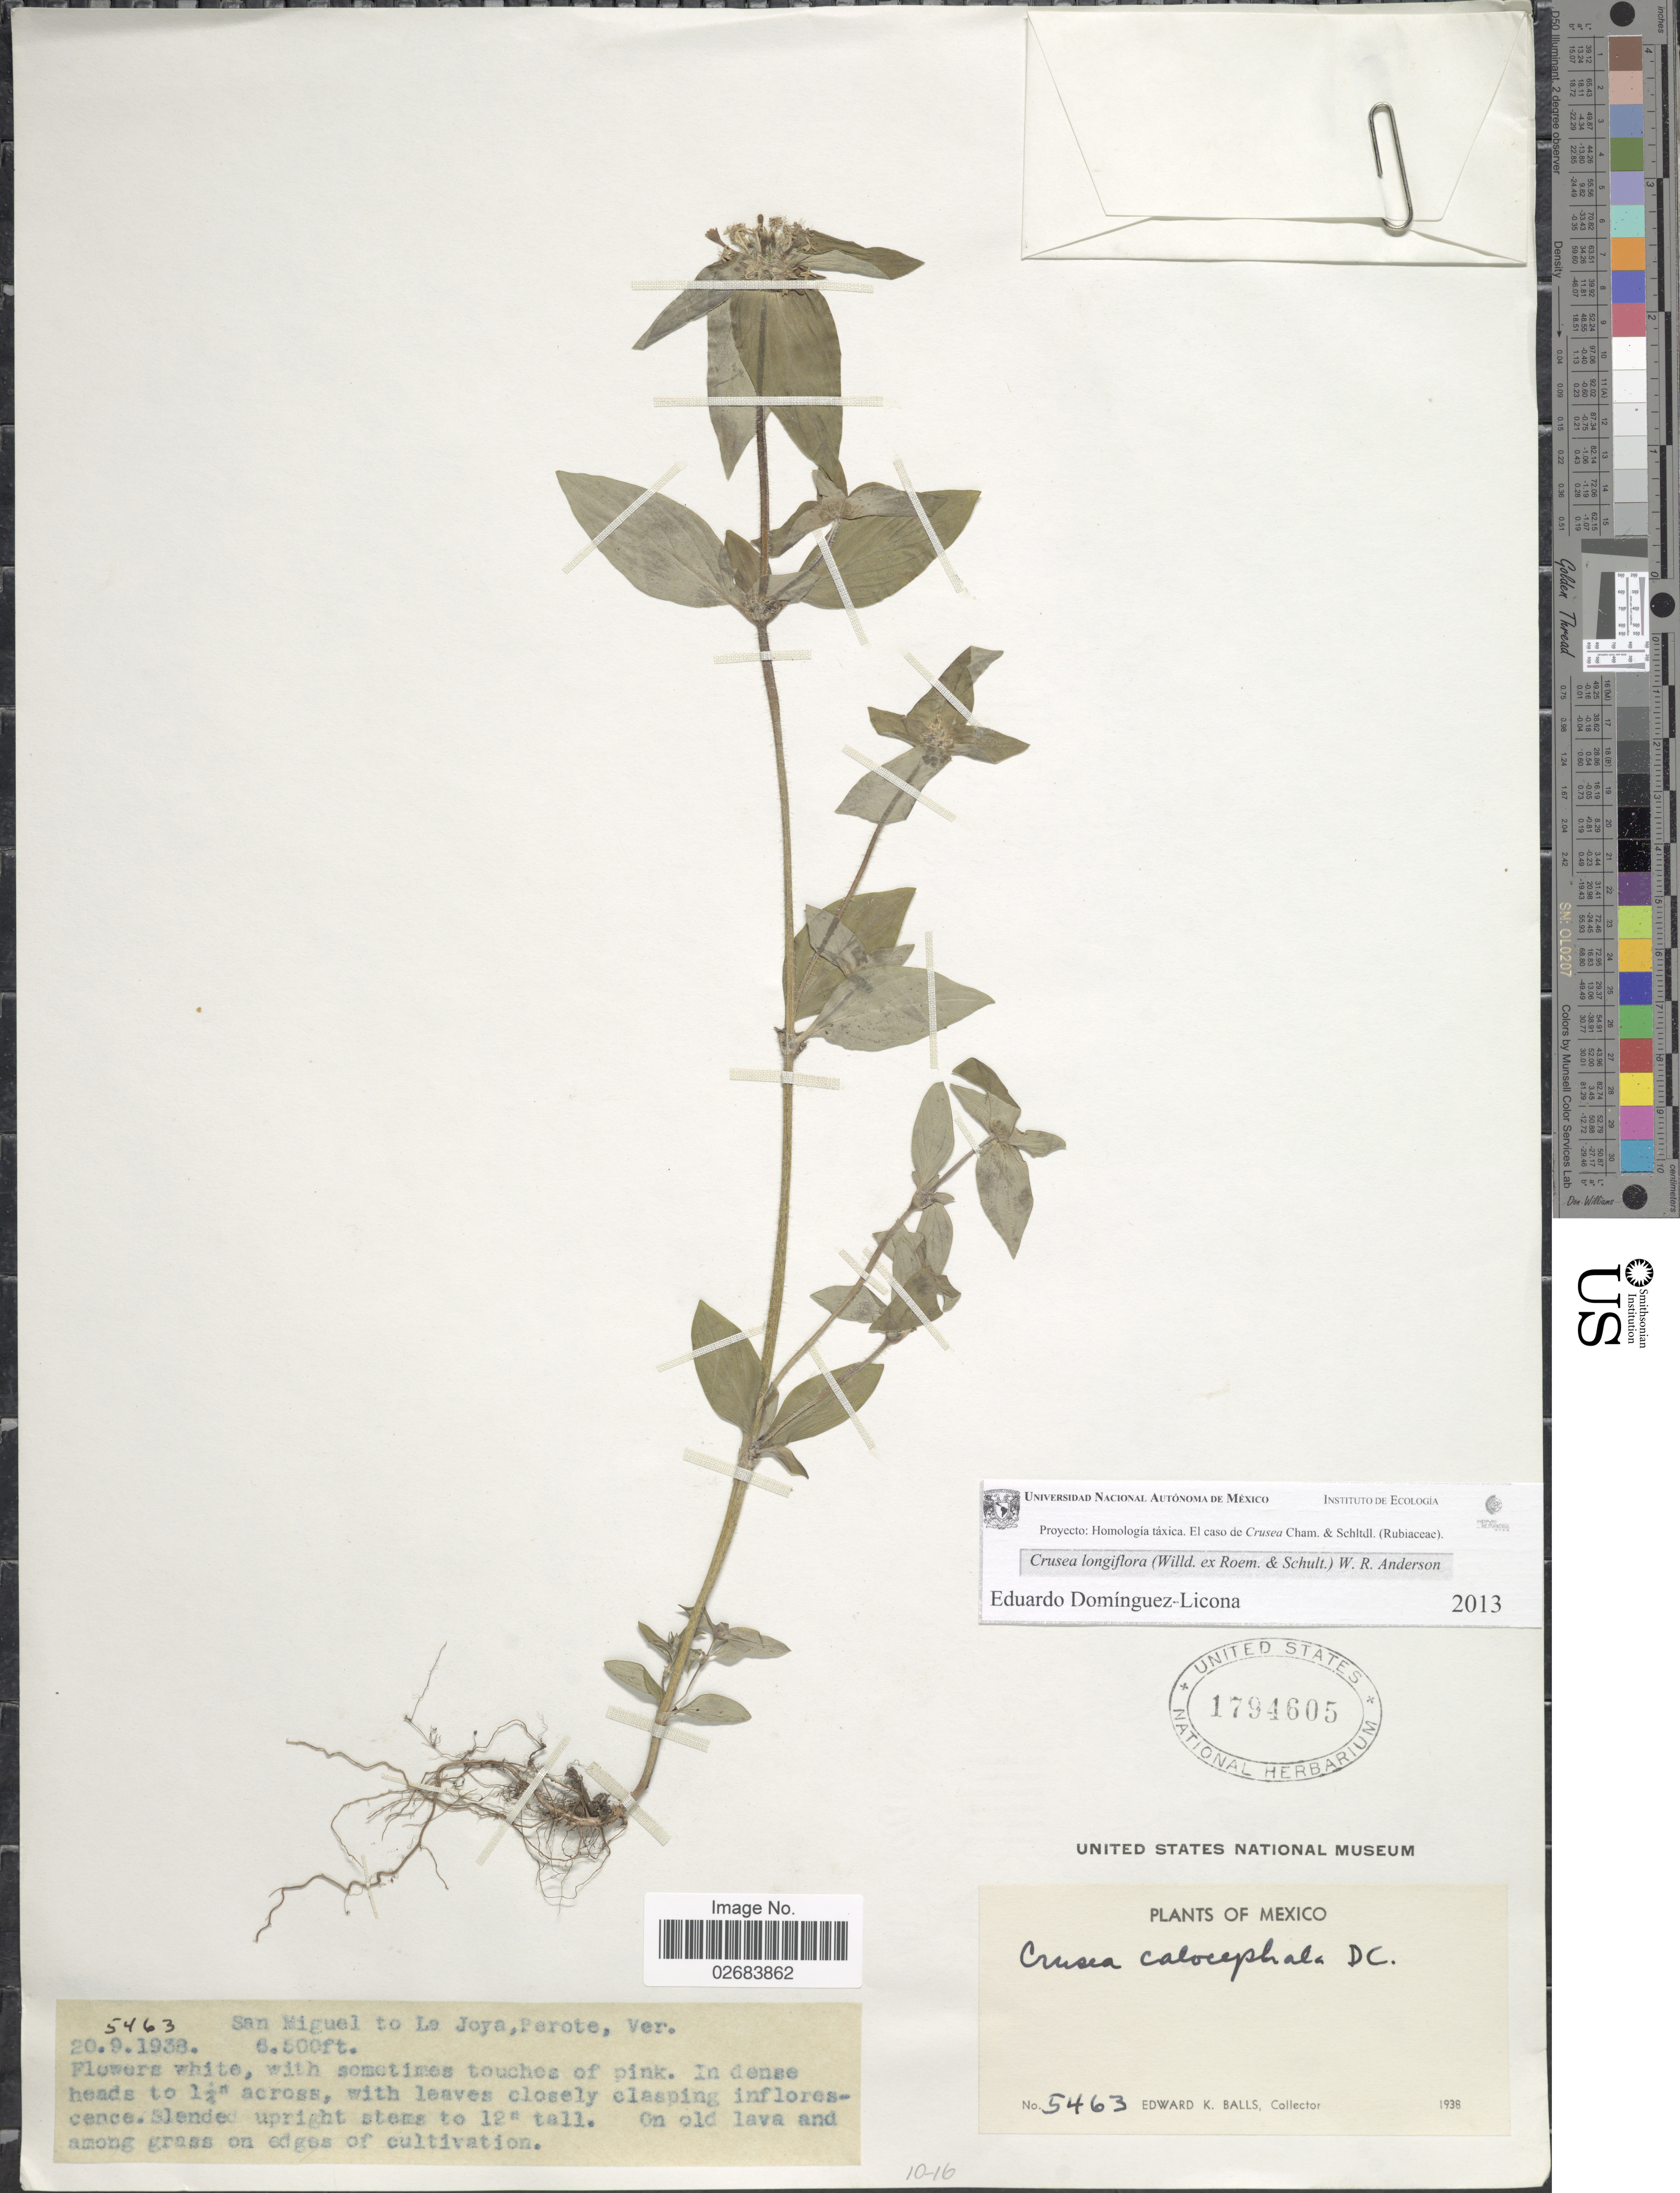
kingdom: Plantae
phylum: Tracheophyta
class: Magnoliopsida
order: Gentianales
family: Rubiaceae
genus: Crusea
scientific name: Crusea longiflora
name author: (Willd. ex Roem. & Schult.) W.R. Anderson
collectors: E. K. Balls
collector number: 5463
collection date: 1938-09-20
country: Mexico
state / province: Veracruz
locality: San Miguel to La Joya, Perote, Ver., on old lava and among grass on edges of cultivation.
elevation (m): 1981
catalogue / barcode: US 1794605